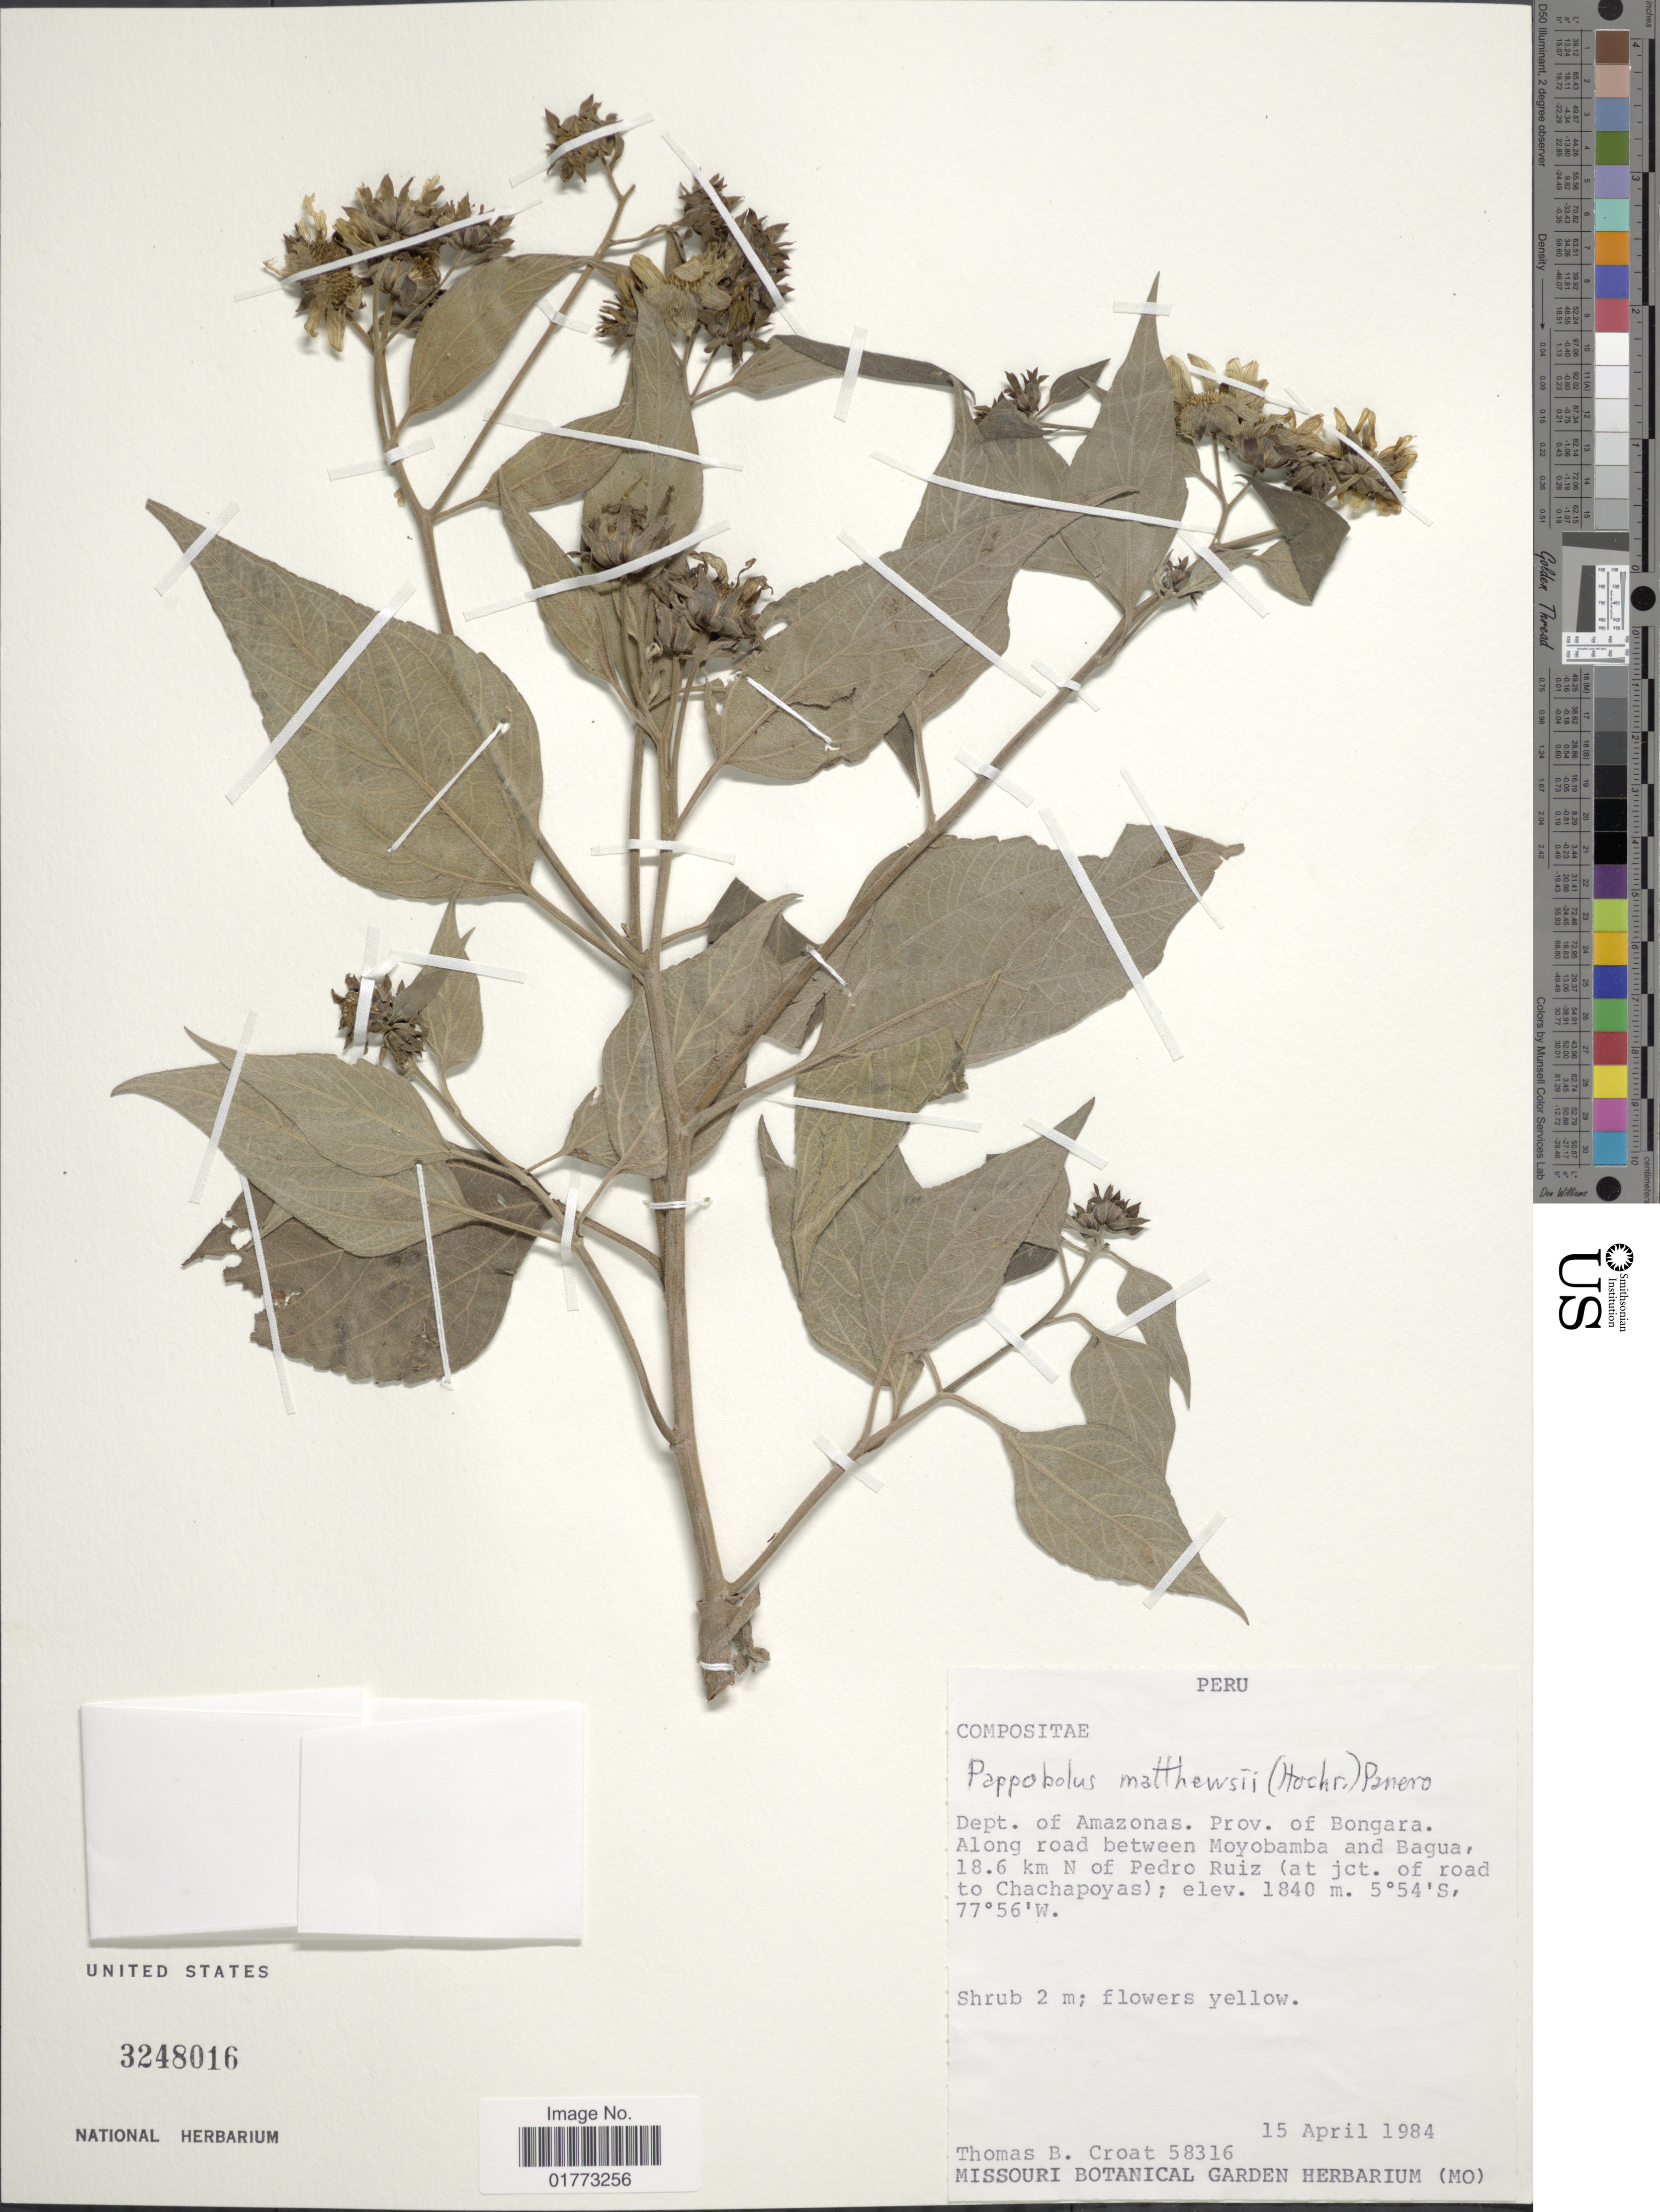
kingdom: Plantae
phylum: Tracheophyta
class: Magnoliopsida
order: Asterales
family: Asteraceae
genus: Pappobolus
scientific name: Pappobolus matthewsii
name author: (Hochr.) Panero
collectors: T. B. Croat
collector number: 58316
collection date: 1984-04-15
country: Peru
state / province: Amazonas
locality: Prov. of Bongara. Along road between Moyobamba and Bagua, 28.6 km N of Pedro Ruiz (at jct. of road to Chachapoyas_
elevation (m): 1840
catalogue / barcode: US 3248016